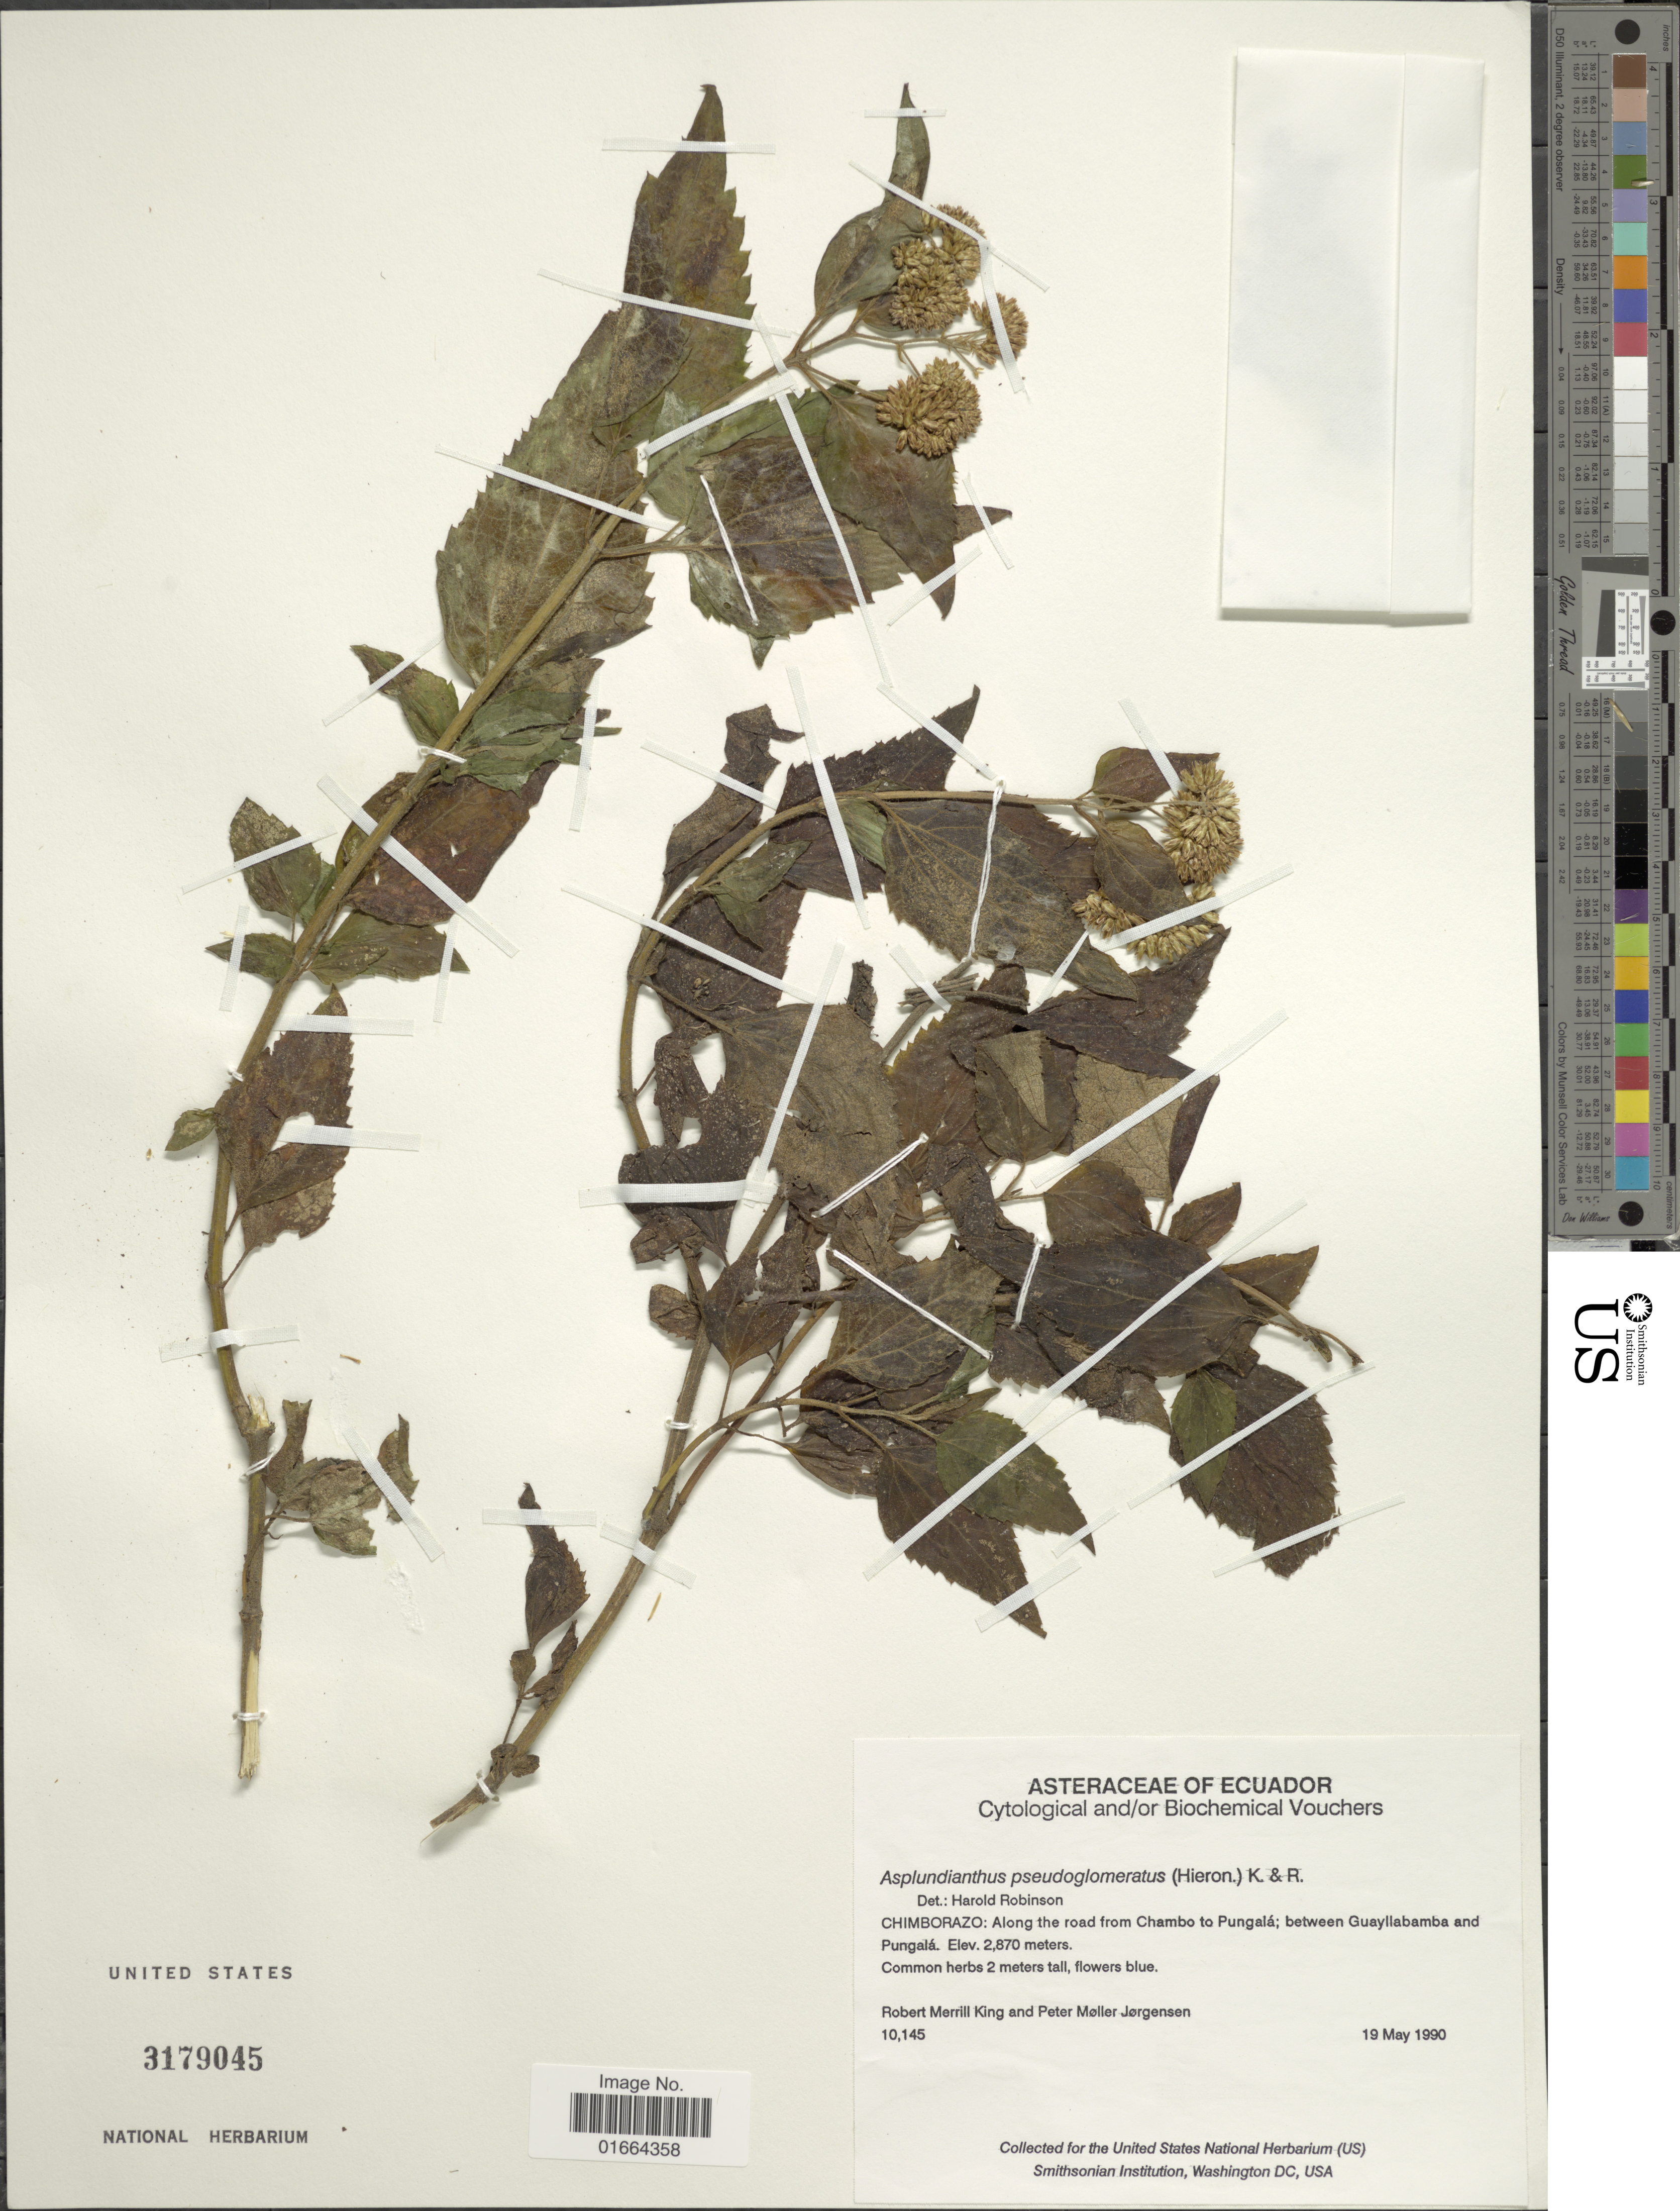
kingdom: Plantae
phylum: Tracheophyta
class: Magnoliopsida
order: Asterales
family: Asteraceae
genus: Asplundianthus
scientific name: Asplundianthus pseudoglomeratus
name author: (Hieron. in Sodiro) R.M. King & H. Rob.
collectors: R. M. King & P. M. Jørgensen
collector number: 10145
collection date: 1990-05-19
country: Ecuador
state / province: Chimborazo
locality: Along the road from Chambo to Pungalá; between Guayllabamba and Pungalá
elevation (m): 2870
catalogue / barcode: US 3179045